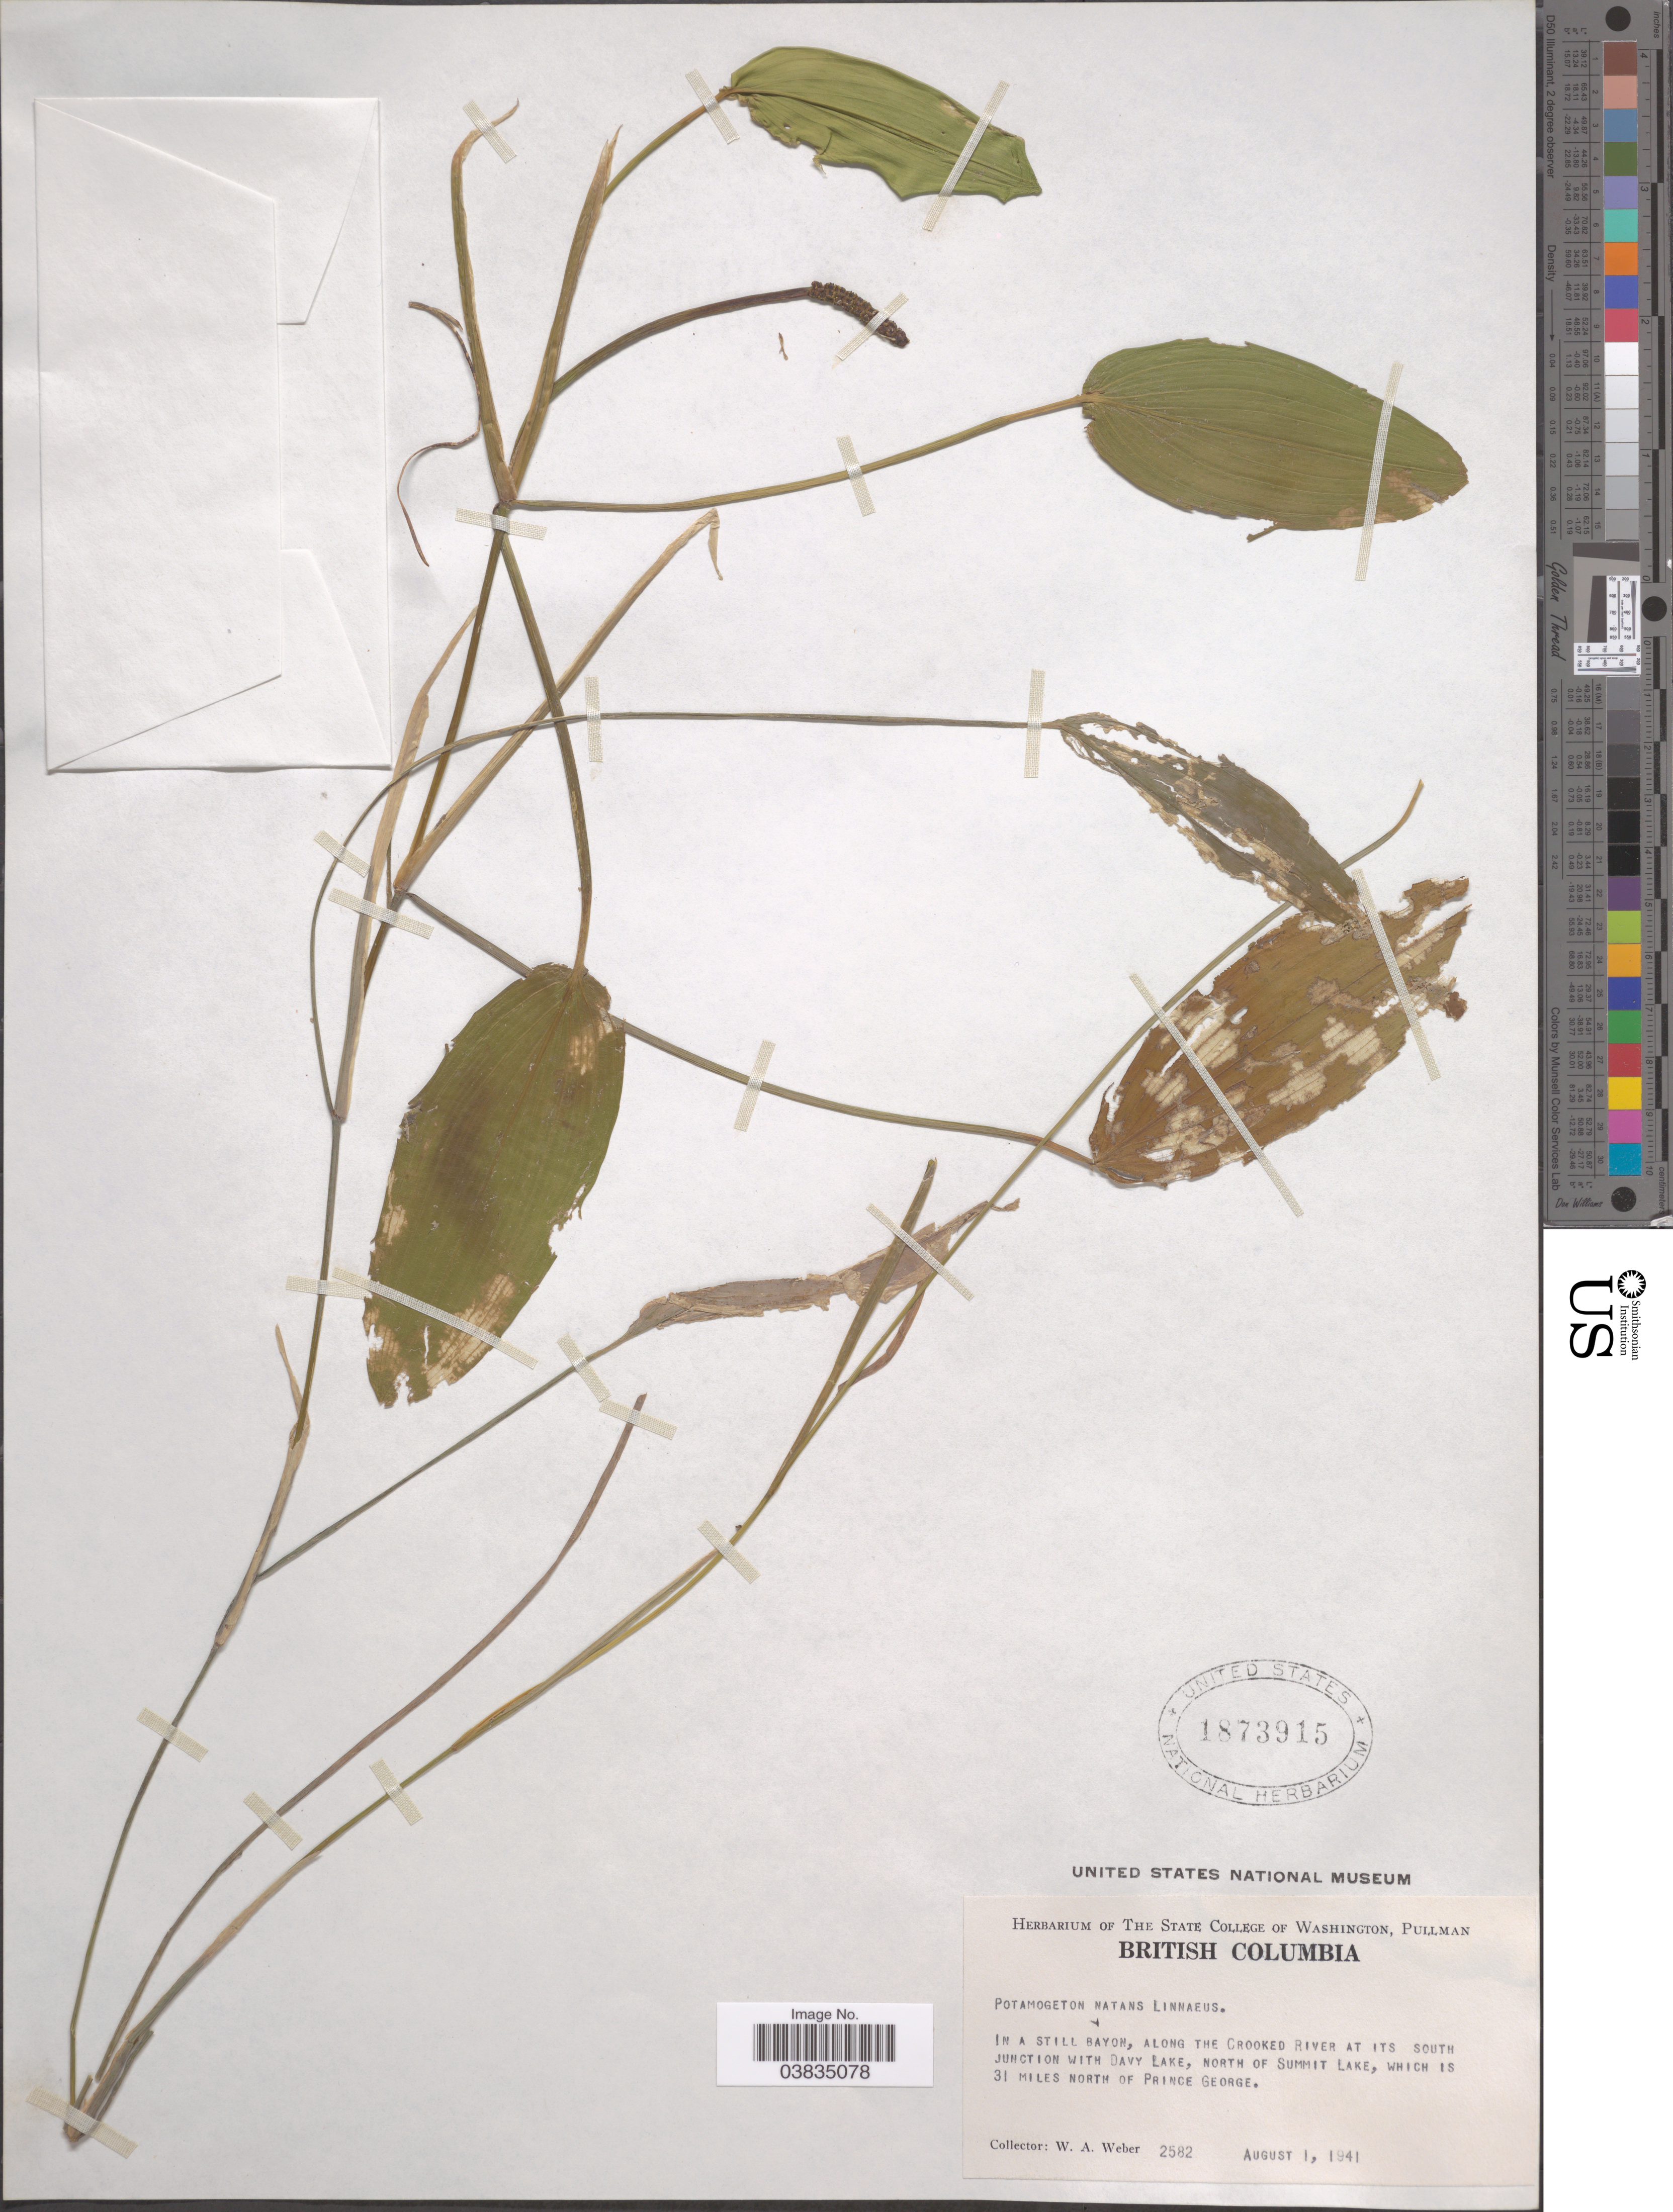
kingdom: Plantae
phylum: Tracheophyta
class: Liliopsida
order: Alismatales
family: Potamogetonaceae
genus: Potamogeton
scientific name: Potamogeton natans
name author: L.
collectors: W. A. Weber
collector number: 2582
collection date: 1941-08-01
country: Canada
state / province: British Columbia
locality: In a still bayou, along the Crookes River at its south junction with Davy Lake, North of Summit Lake, which is 31 miles north of Prince George.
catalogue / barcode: US 1873915